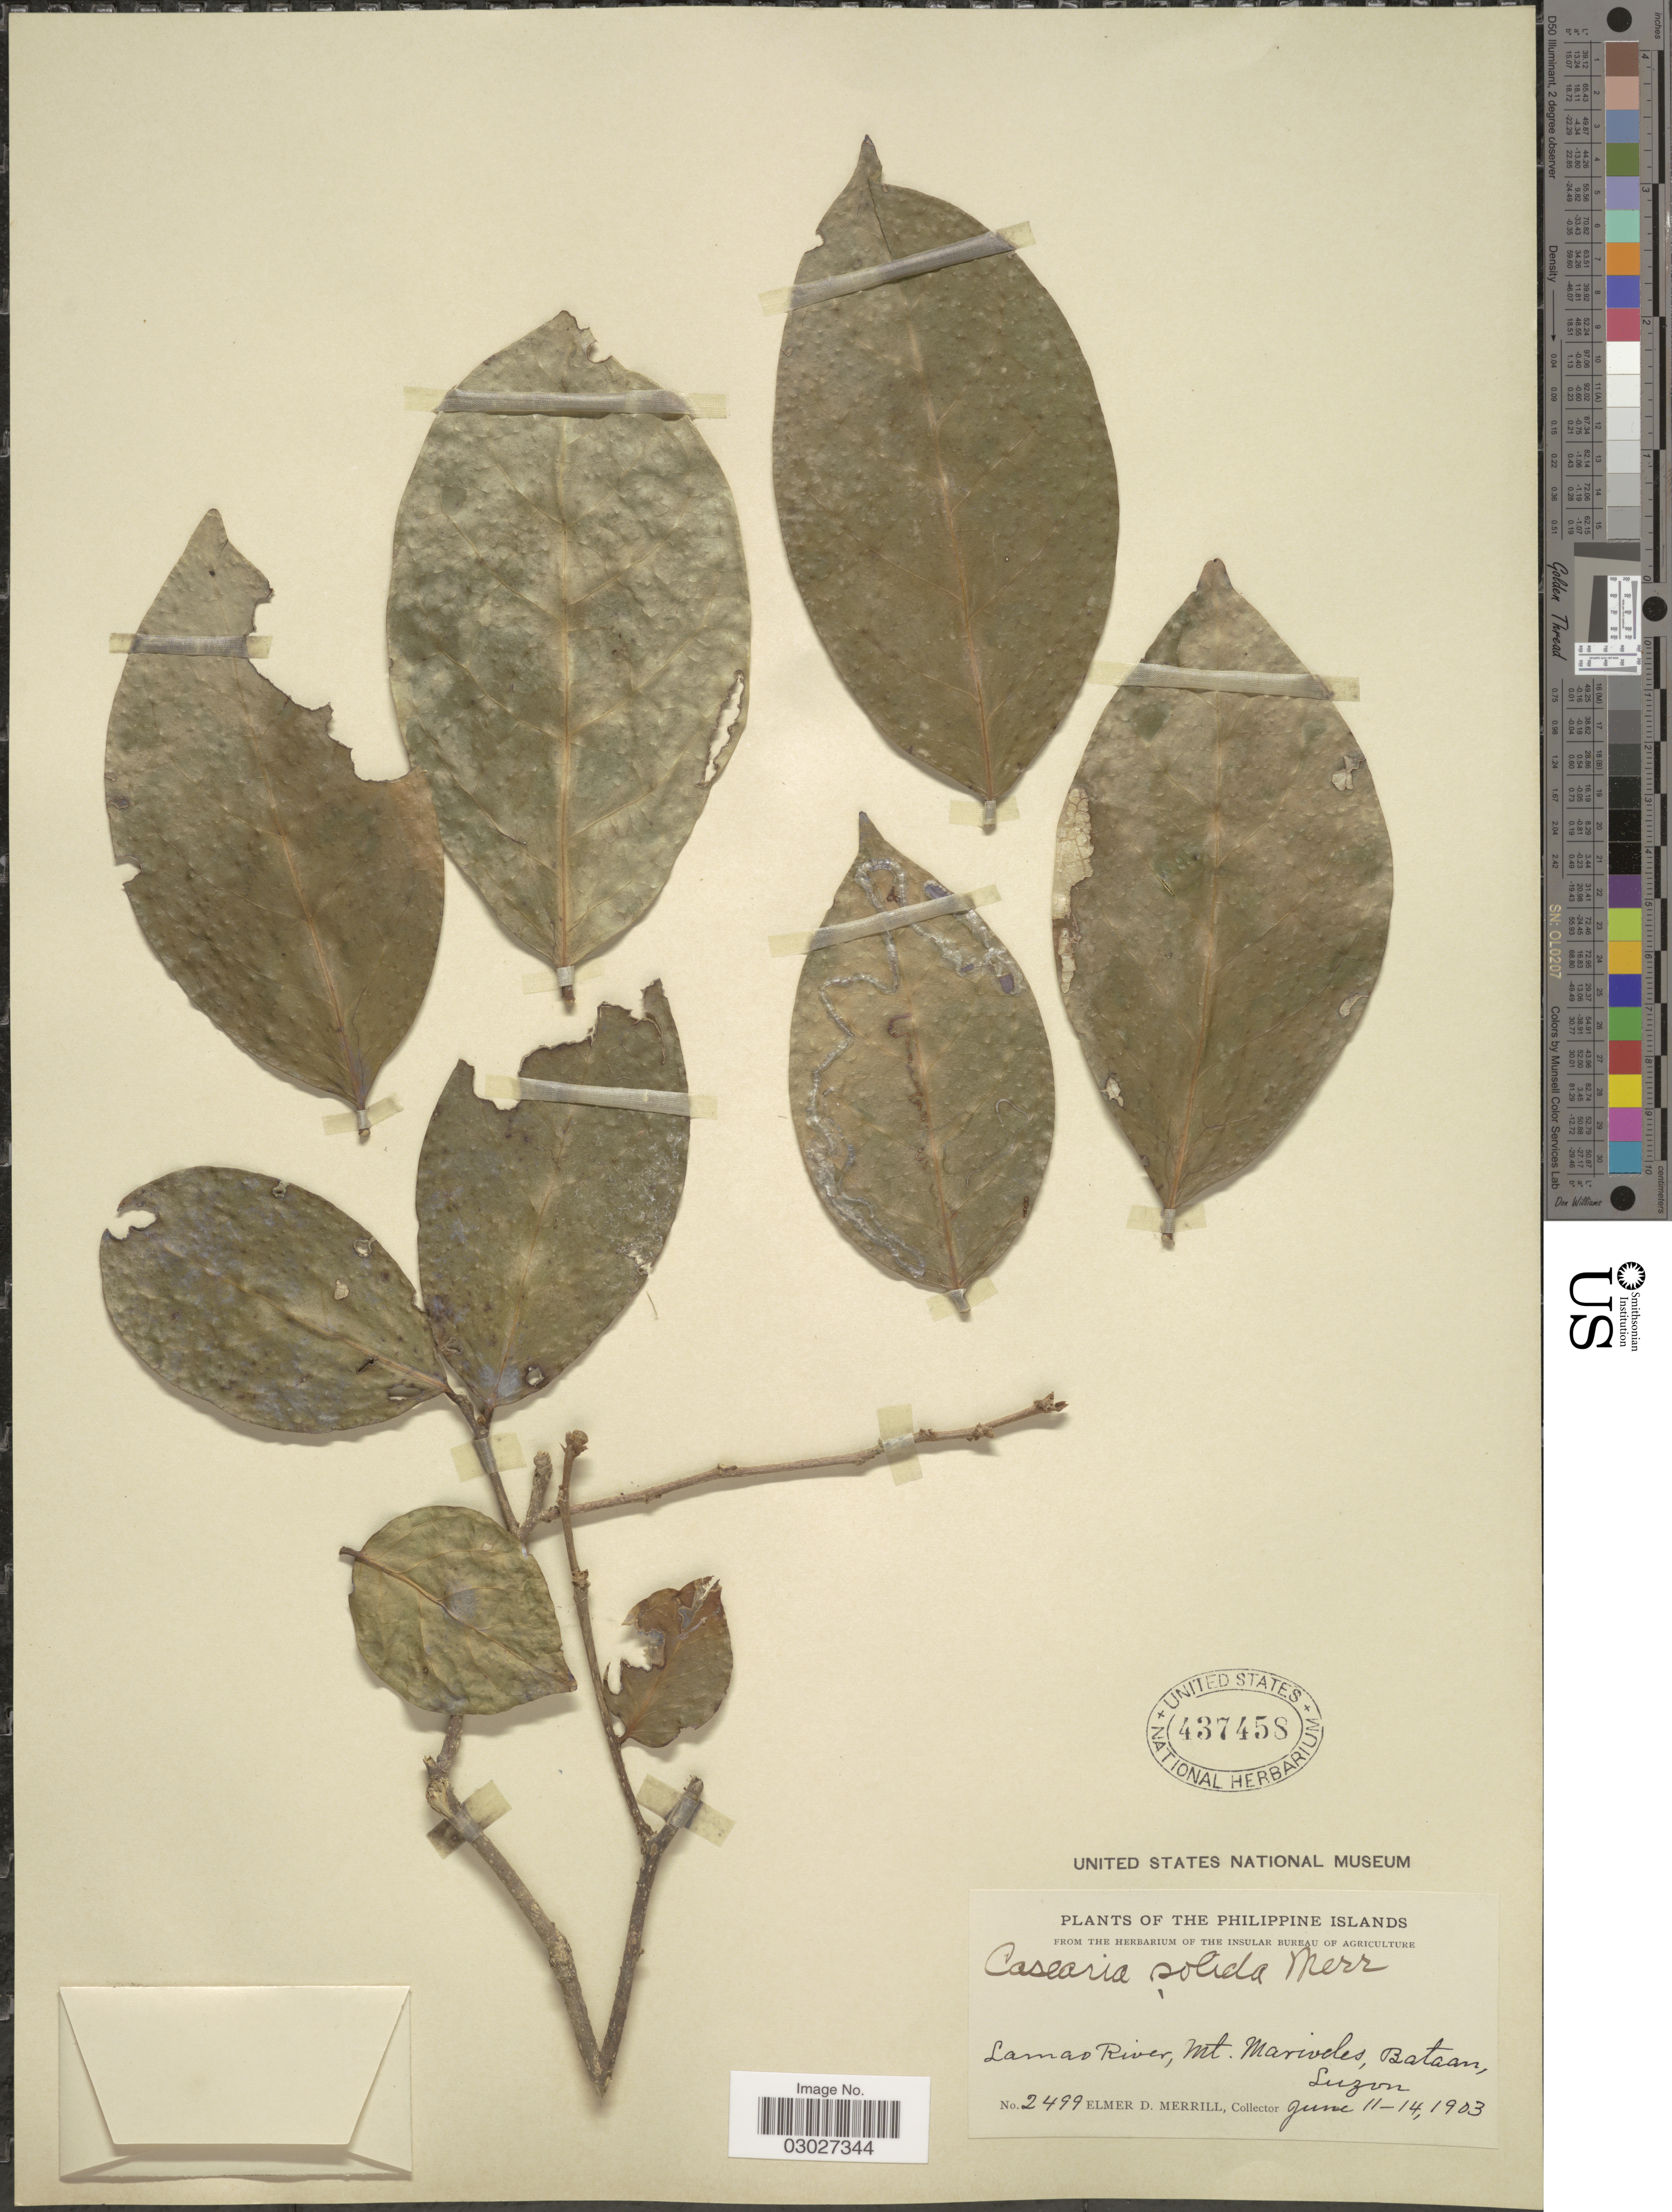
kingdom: Plantae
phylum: Tracheophyta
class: Magnoliopsida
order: Malpighiales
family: Salicaceae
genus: Casearia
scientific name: Casearia trivalvis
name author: (Blanco) Merr.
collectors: E. D. Merrill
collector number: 2499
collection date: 1903-06-11/1903-06-14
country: Philippines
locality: The Philippine Islands, Lamao River, Mt. Mariveles, Bataan, Luzon.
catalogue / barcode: US 437458